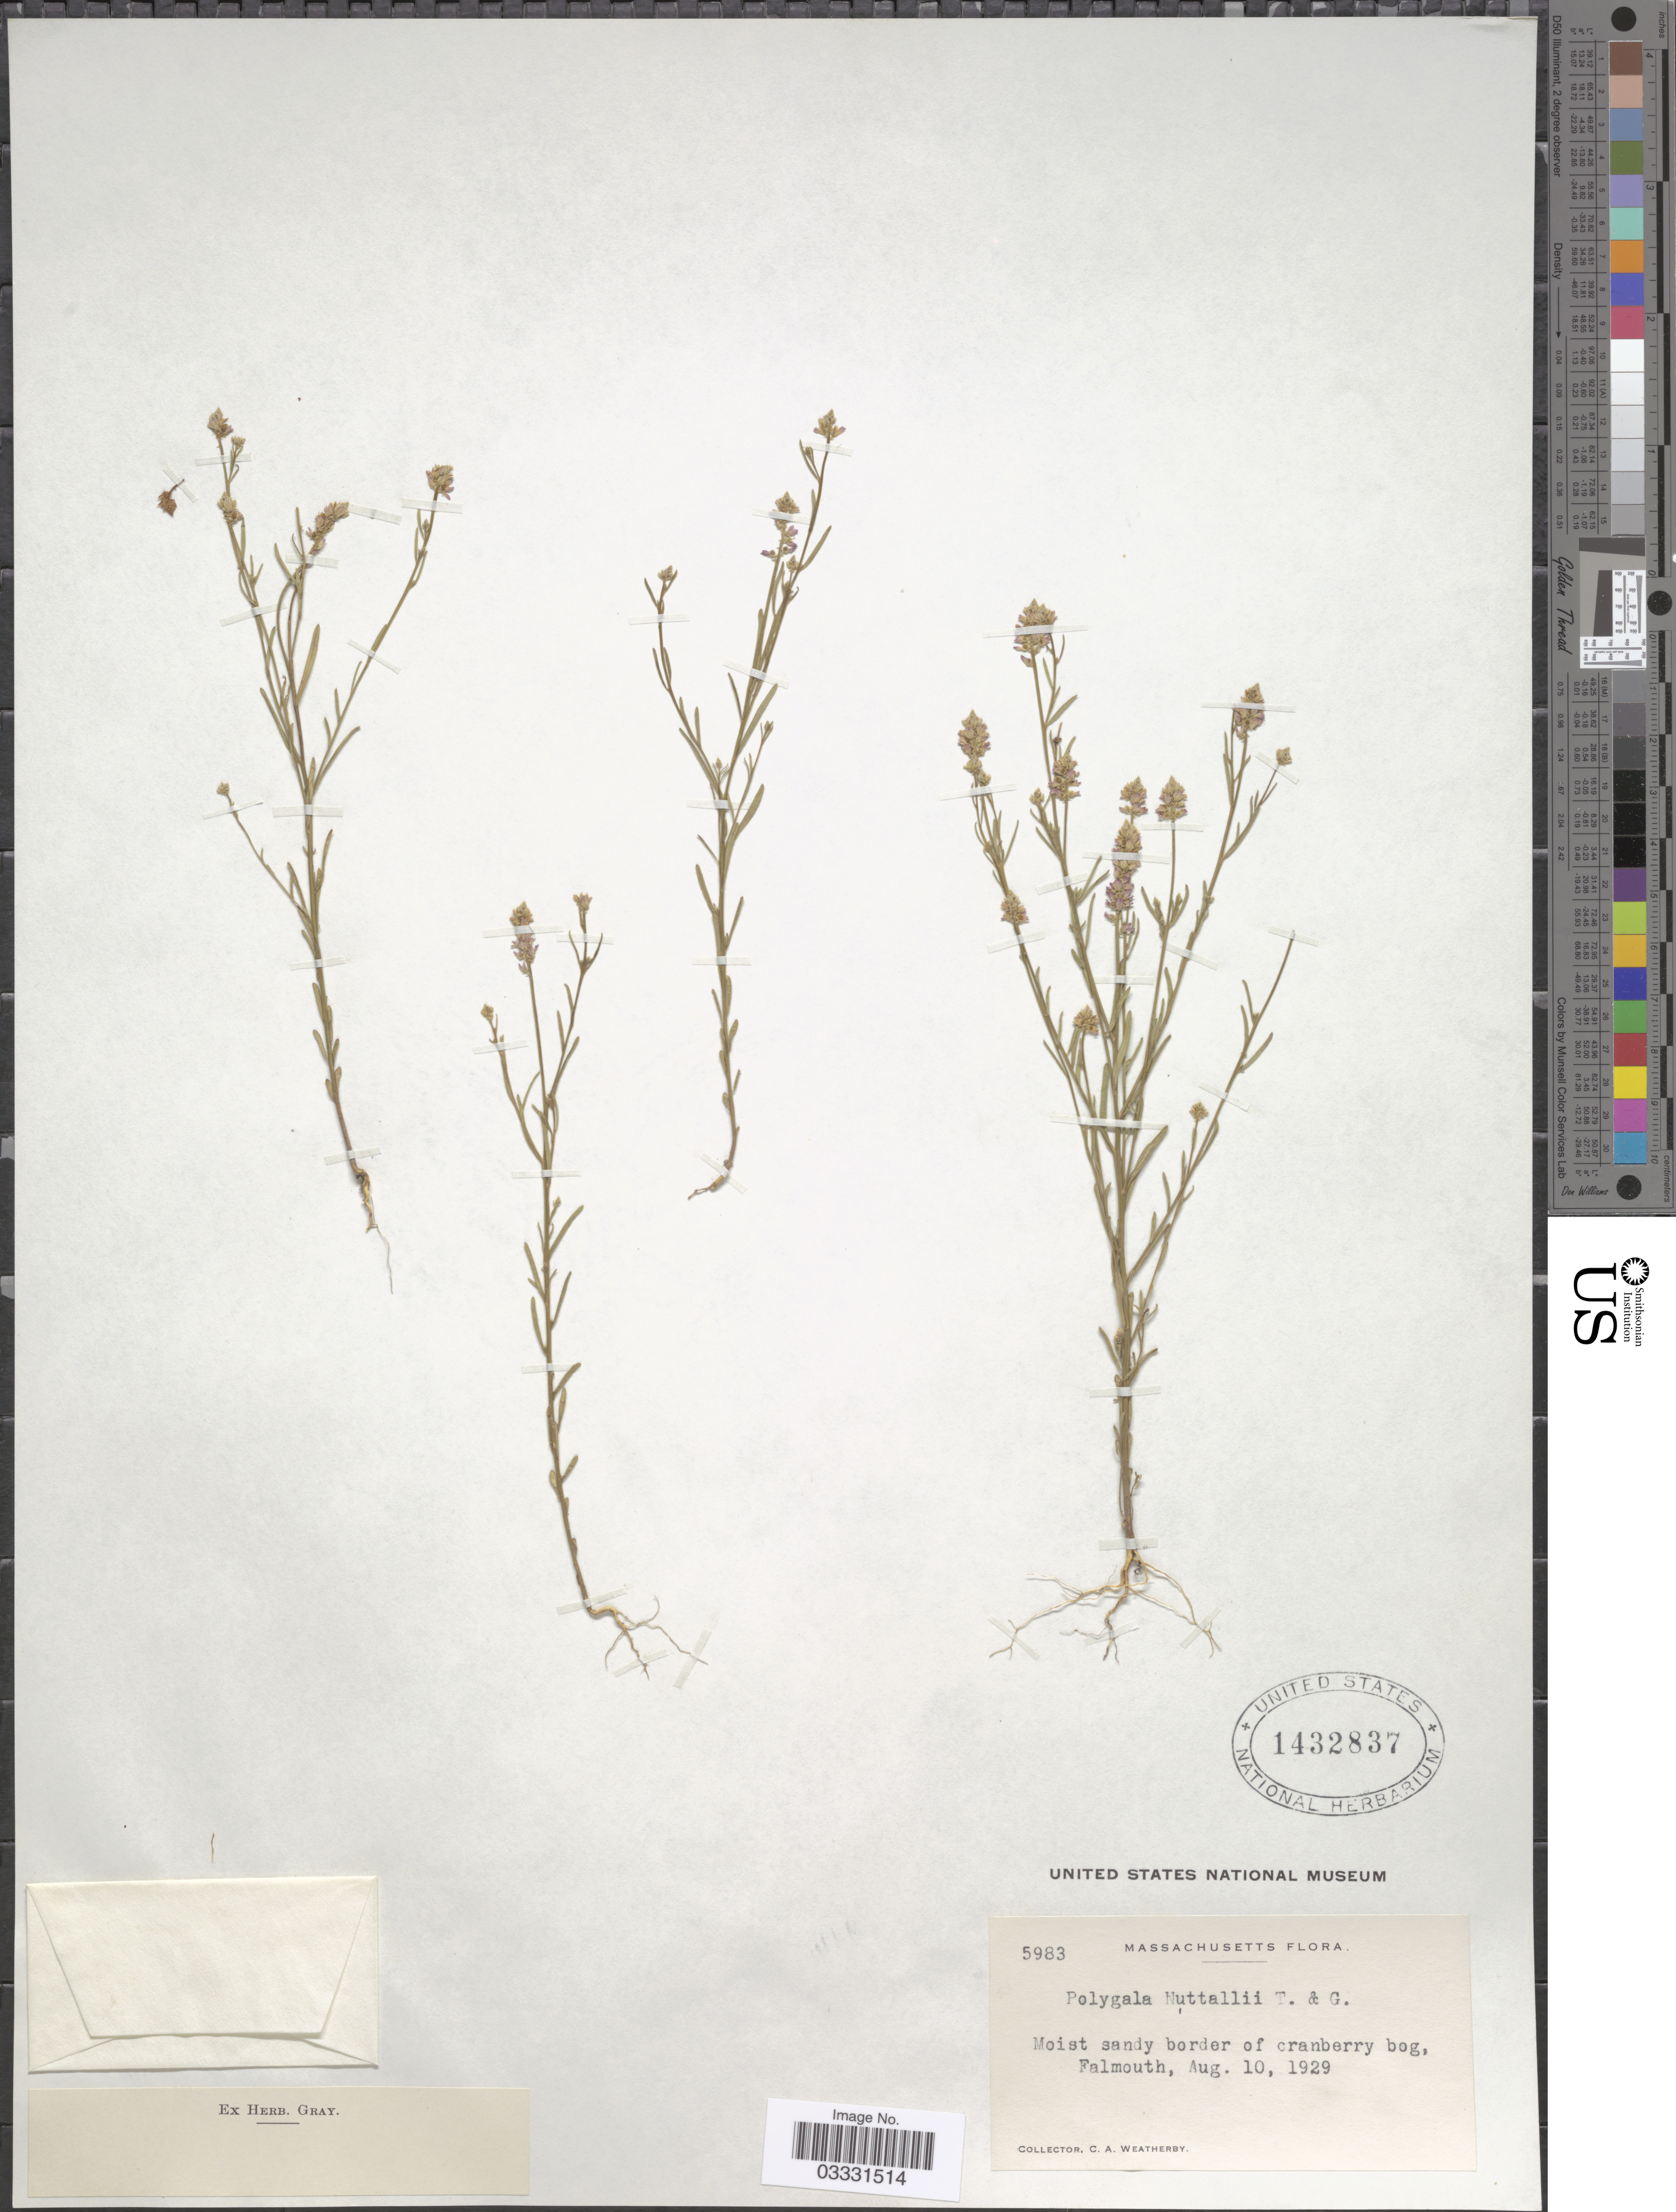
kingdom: Plantae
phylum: Tracheophyta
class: Magnoliopsida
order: Fabales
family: Polygalaceae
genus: Polygala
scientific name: Polygala nuttallii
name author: Torr. & A. Gray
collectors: C. A. Weatherby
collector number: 5983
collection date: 1929-08-10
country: United States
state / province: Massachusetts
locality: Moist sandy border of cranberry bog, Falmouth.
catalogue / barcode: US 1432837